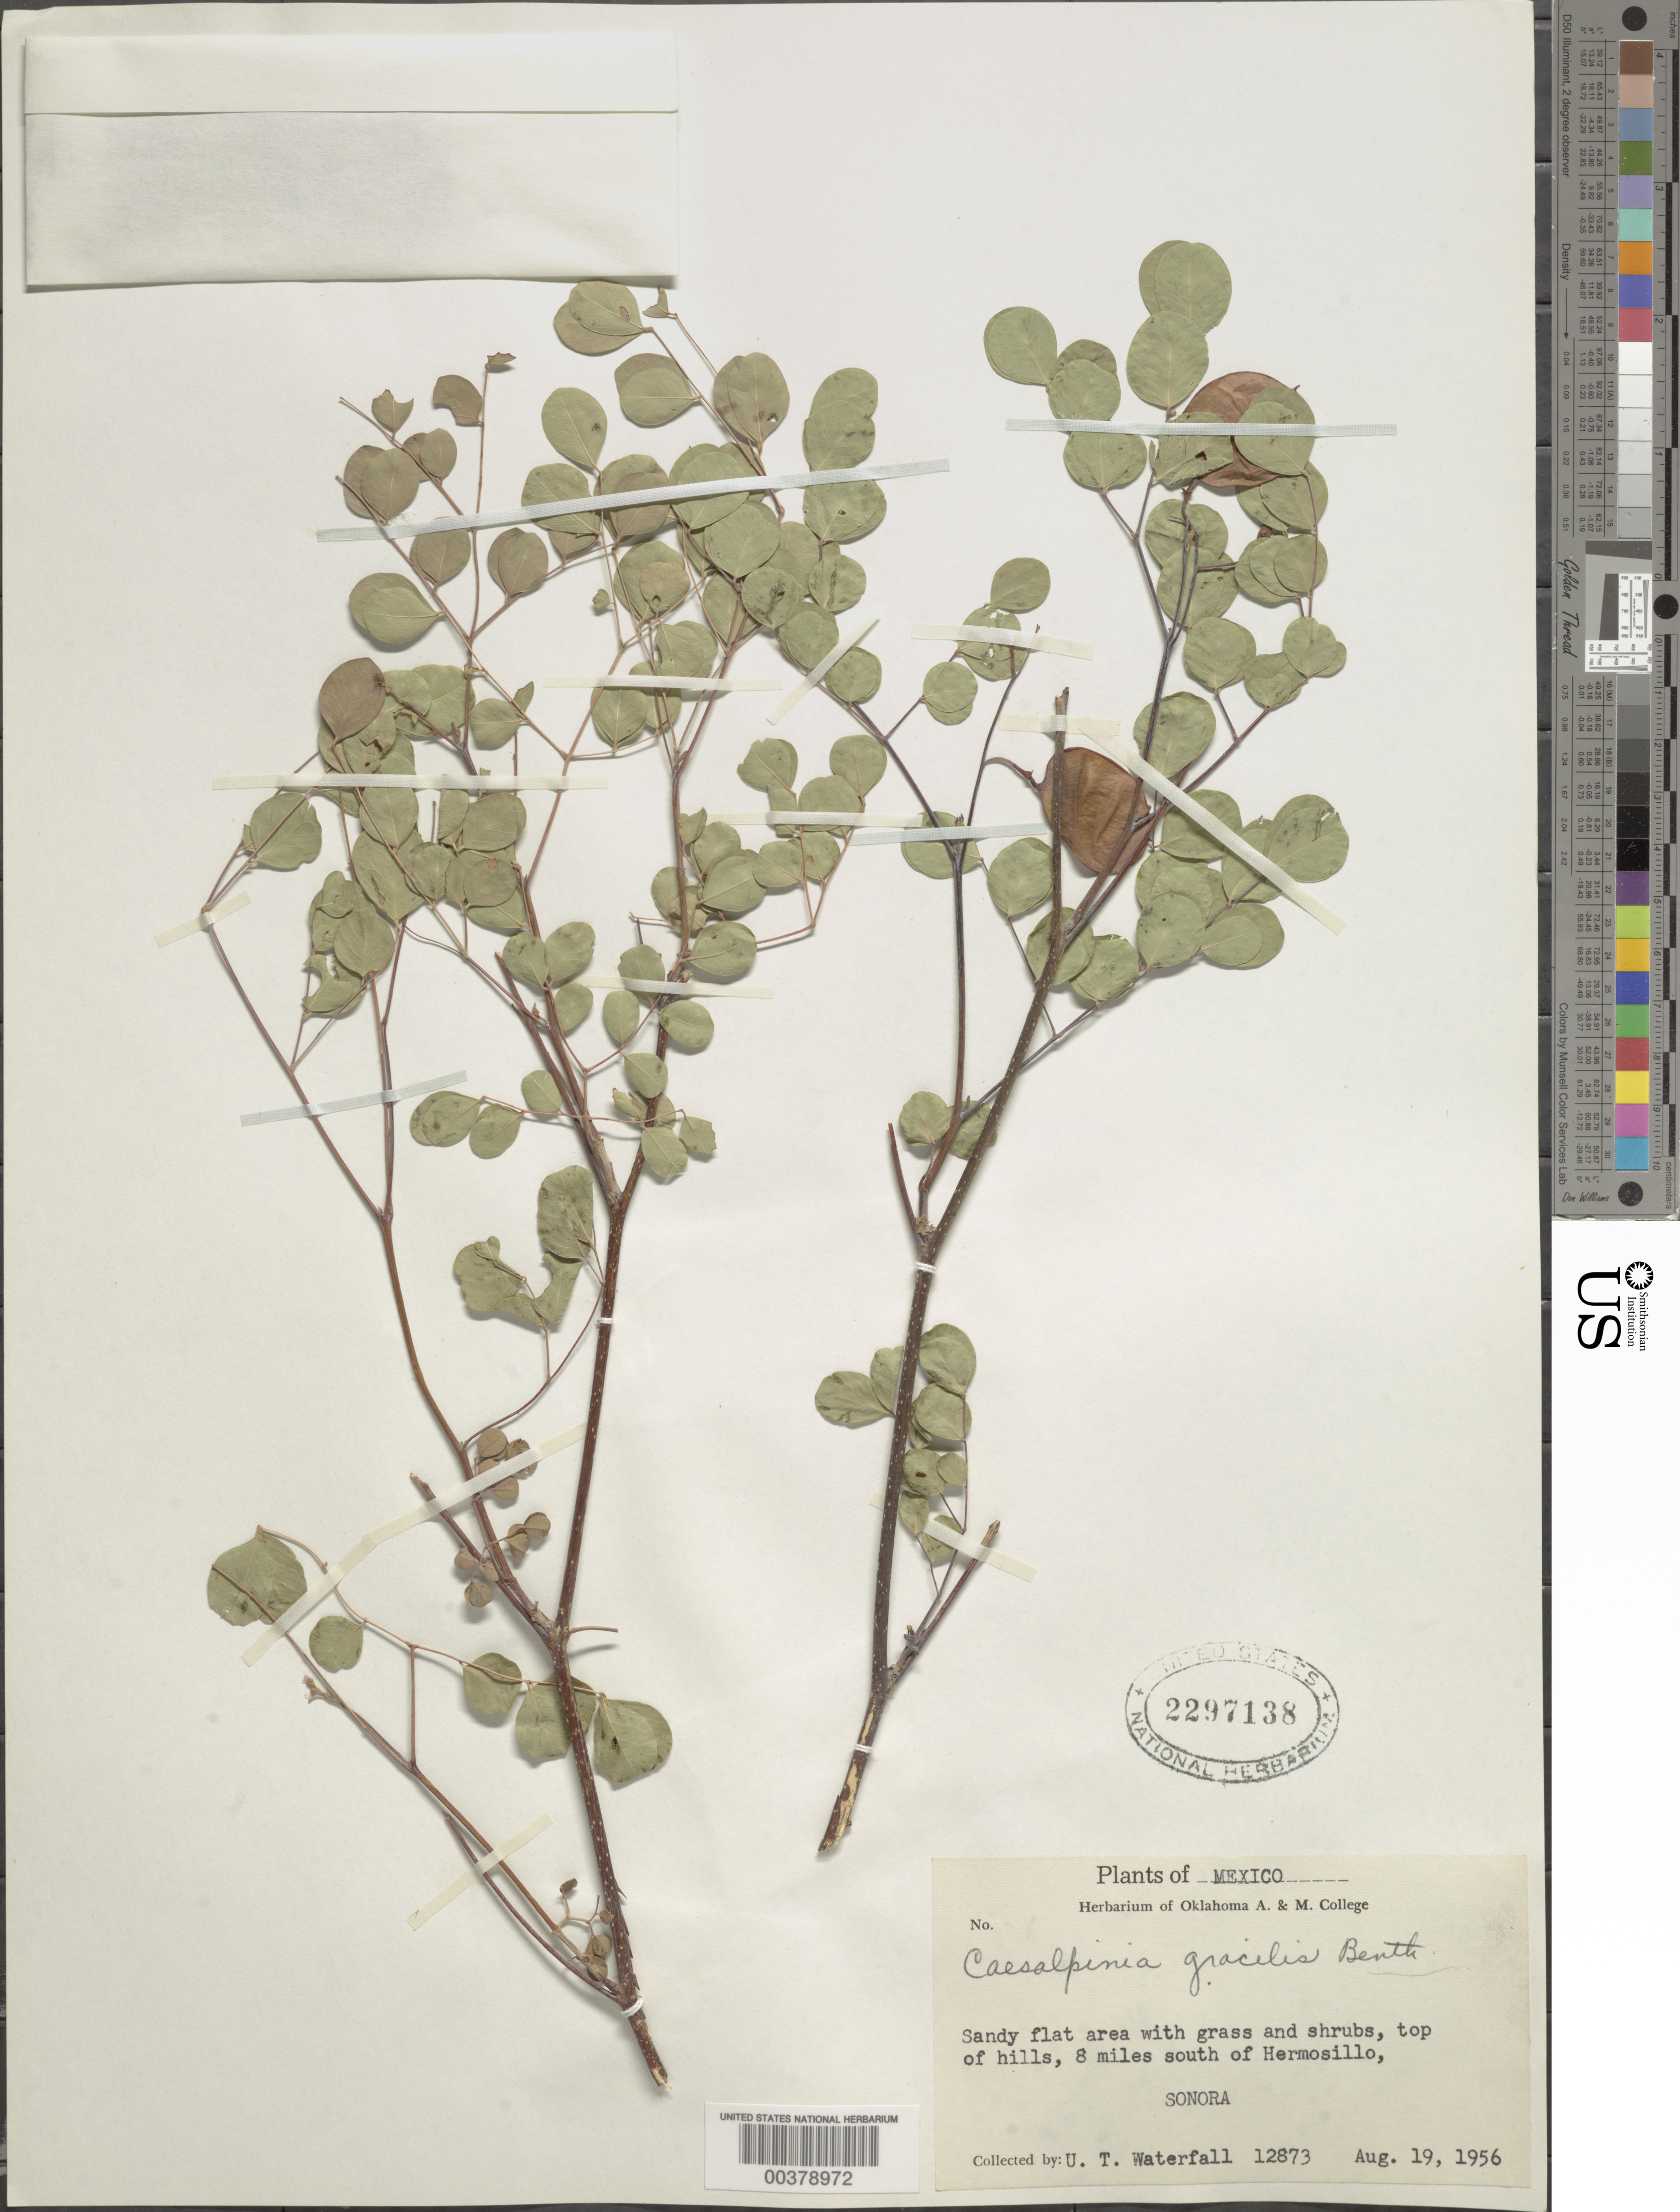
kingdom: Plantae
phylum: Tracheophyta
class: Magnoliopsida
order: Fabales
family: Fabaceae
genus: Coulteria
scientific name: Coulteria pumila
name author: (Britton & Rose) Sotuyo & G.P. Lewis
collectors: U. T. Waterfall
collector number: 12873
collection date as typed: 19 Aug 1956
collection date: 1956-08-19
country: Mexico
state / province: Sonora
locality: Top of hills, 8 mi S of Hermosillo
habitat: Sandy flat area with grass and shrubs, top of hills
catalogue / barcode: US 2297138